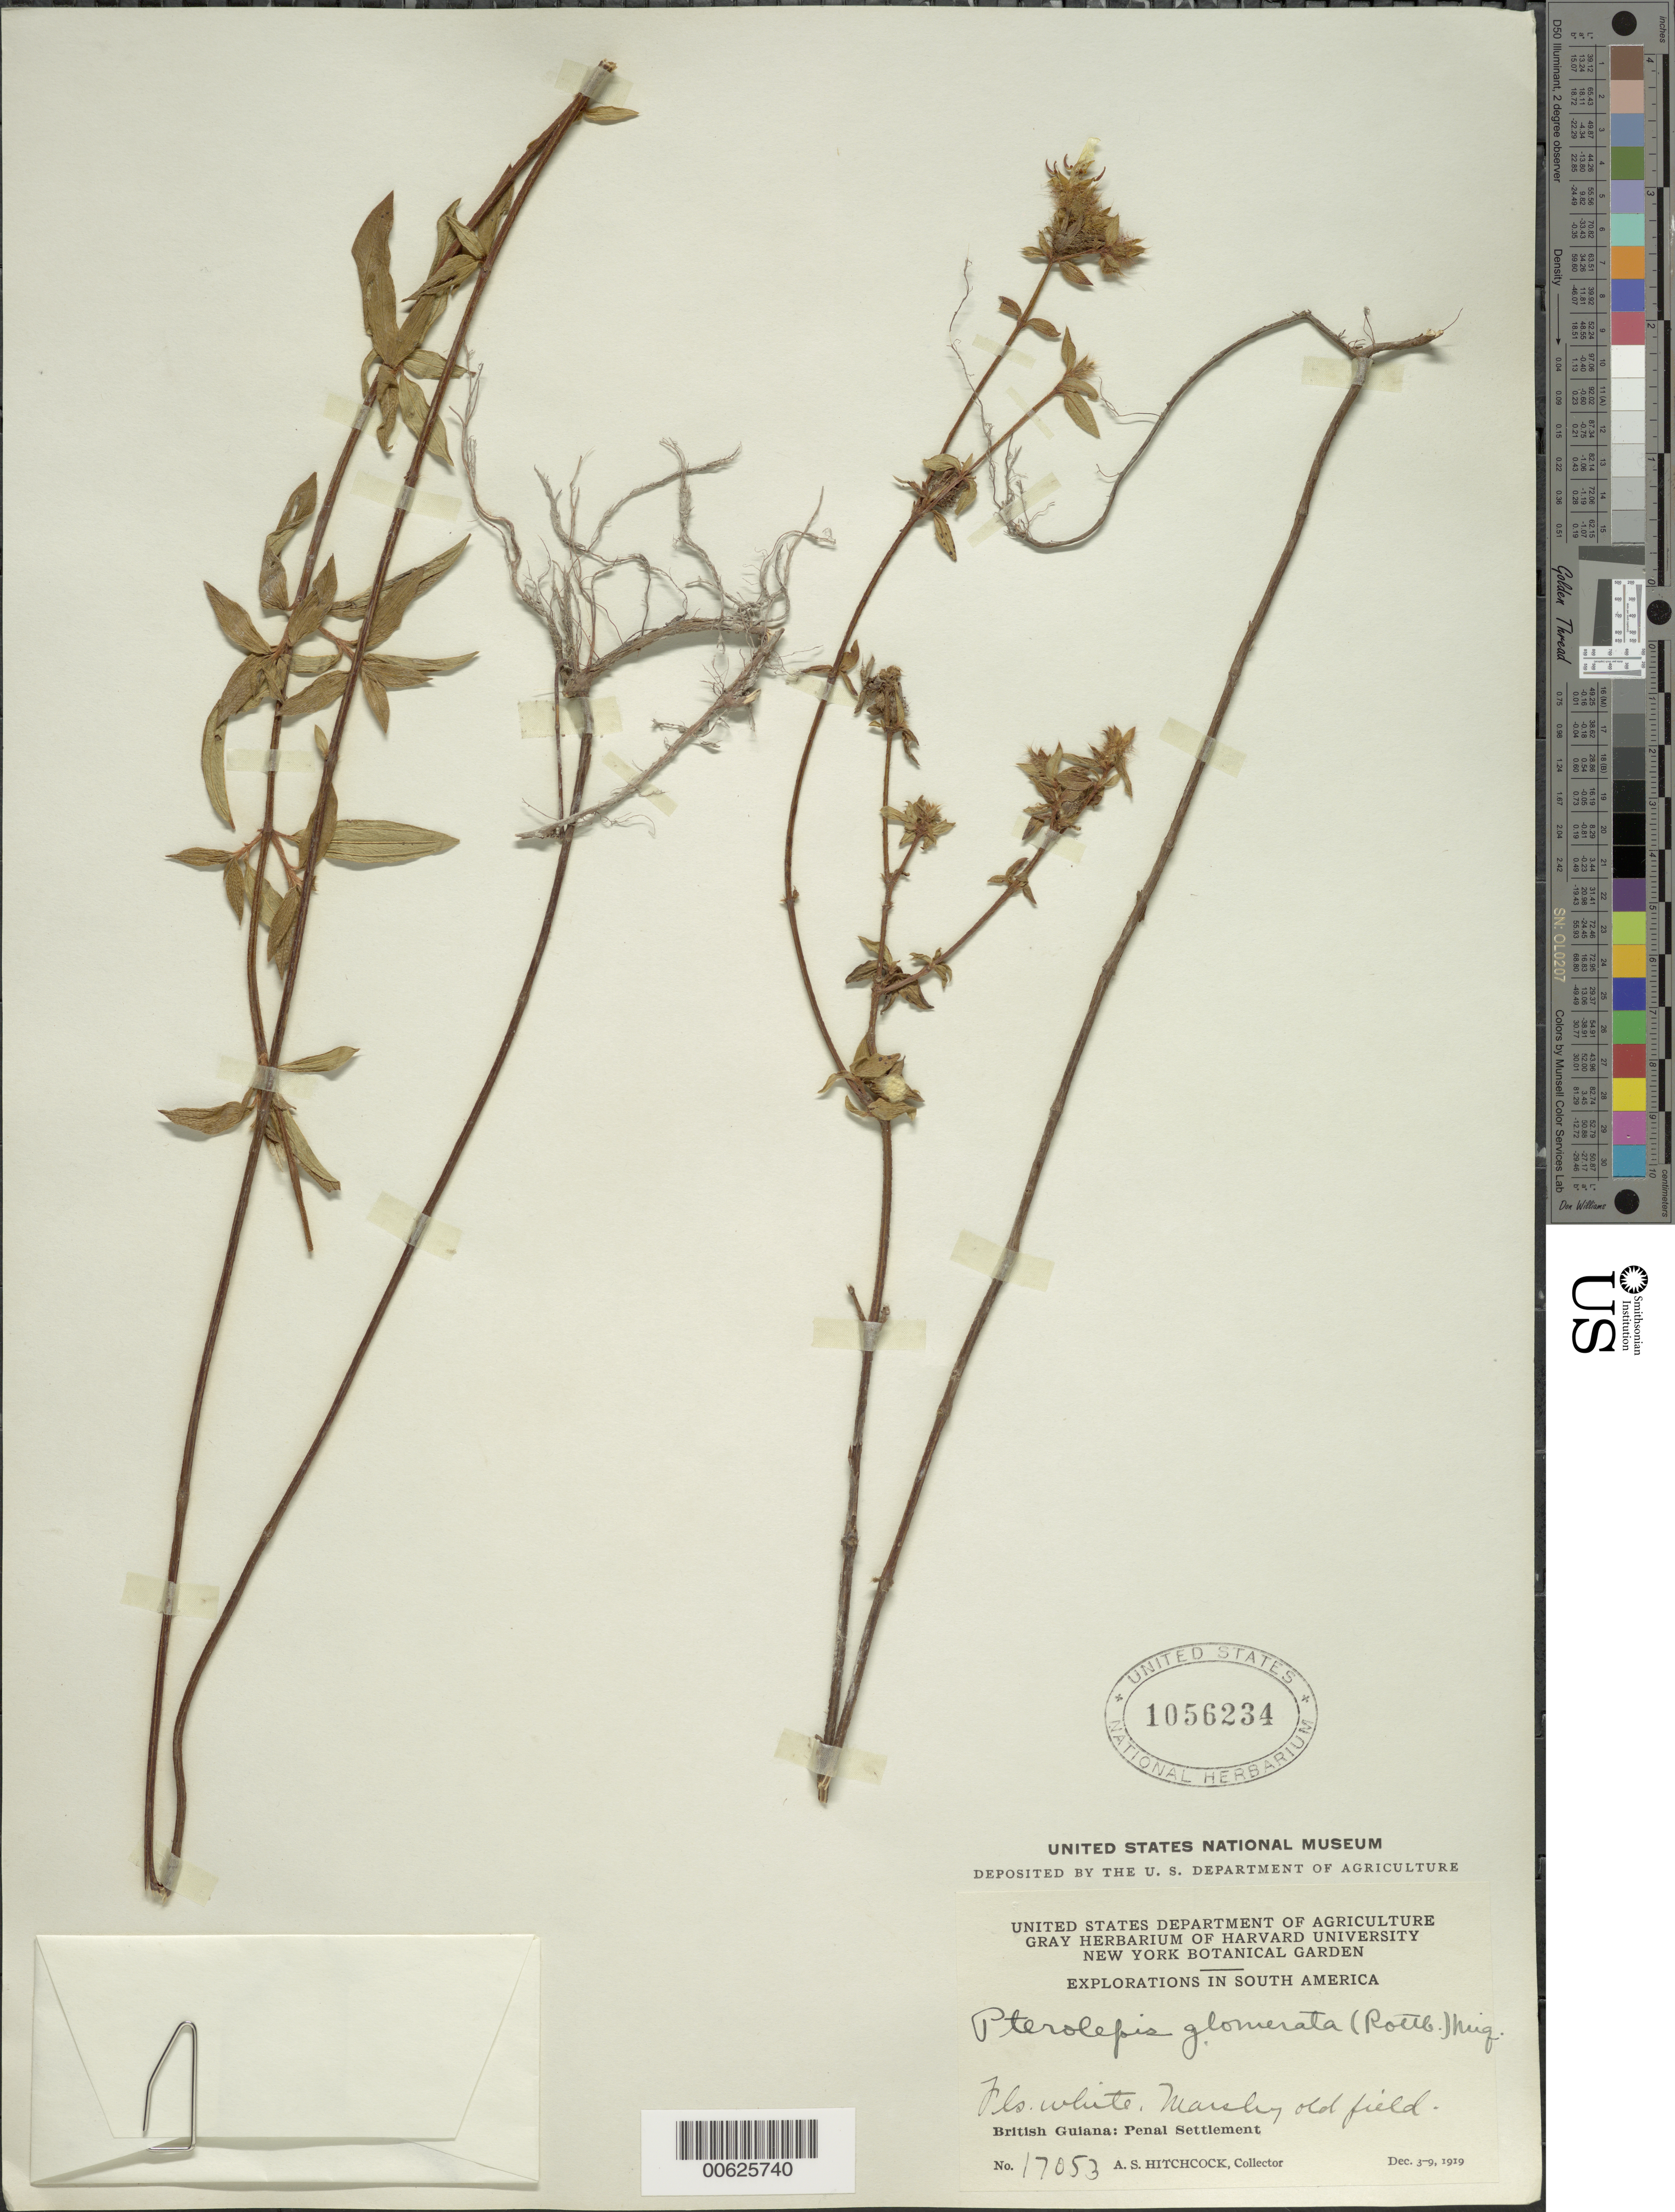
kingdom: Plantae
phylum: Tracheophyta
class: Magnoliopsida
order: Myrtales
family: Melastomataceae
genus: Pterolepis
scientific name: Pterolepis glomerata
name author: (Rottb.) Miq.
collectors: A. S. Hitchcock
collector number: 17053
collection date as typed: Dec. 3-9, 1919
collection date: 1919-12-03/1919-12-09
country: Guyana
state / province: Cuyuni-Mazaruni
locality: Penal Settlement, on W side of Essequibo River, near mouth of Mazaruni River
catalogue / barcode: US 1056234